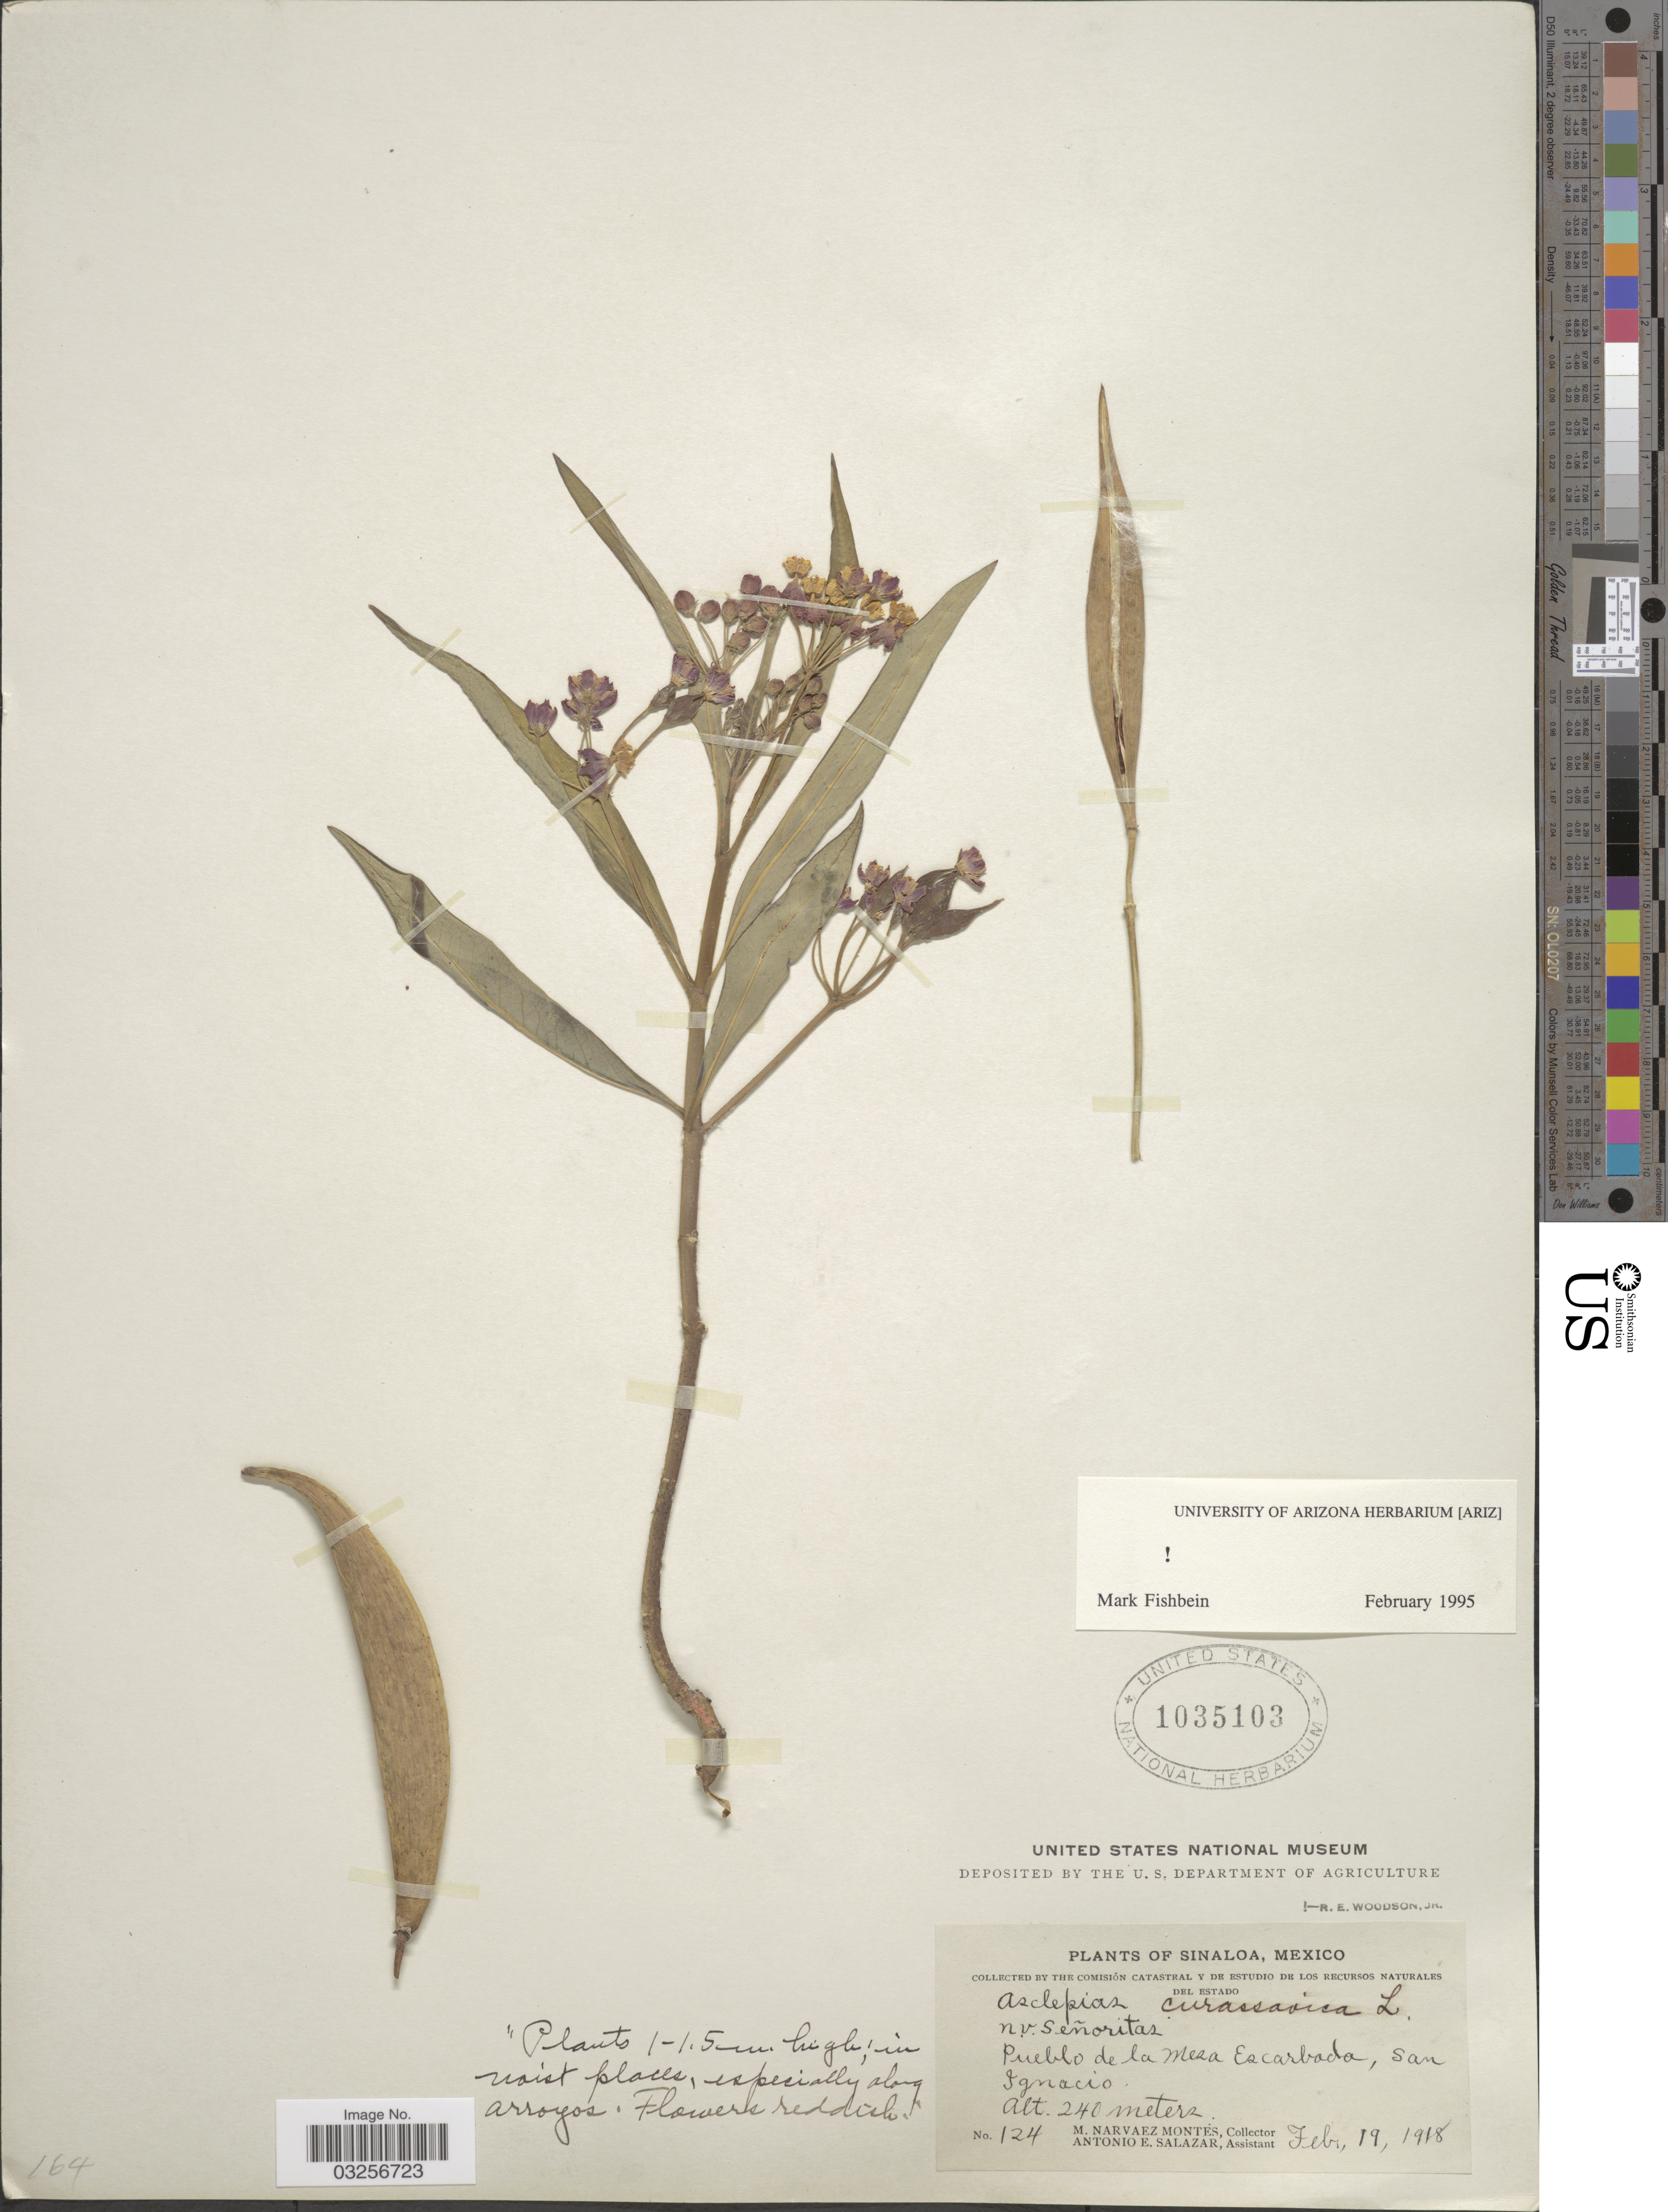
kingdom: Plantae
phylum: Tracheophyta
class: Magnoliopsida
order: Gentianales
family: Apocynaceae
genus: Asclepias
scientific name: Asclepias curassavica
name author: L.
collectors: M. Narvaez-Montes & A. E. Salazar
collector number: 124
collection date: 1918-02-19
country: Mexico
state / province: Sinaloa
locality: Pueblo de la Mesa Escarbada, San Ignacio.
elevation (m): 240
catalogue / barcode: US 1035103